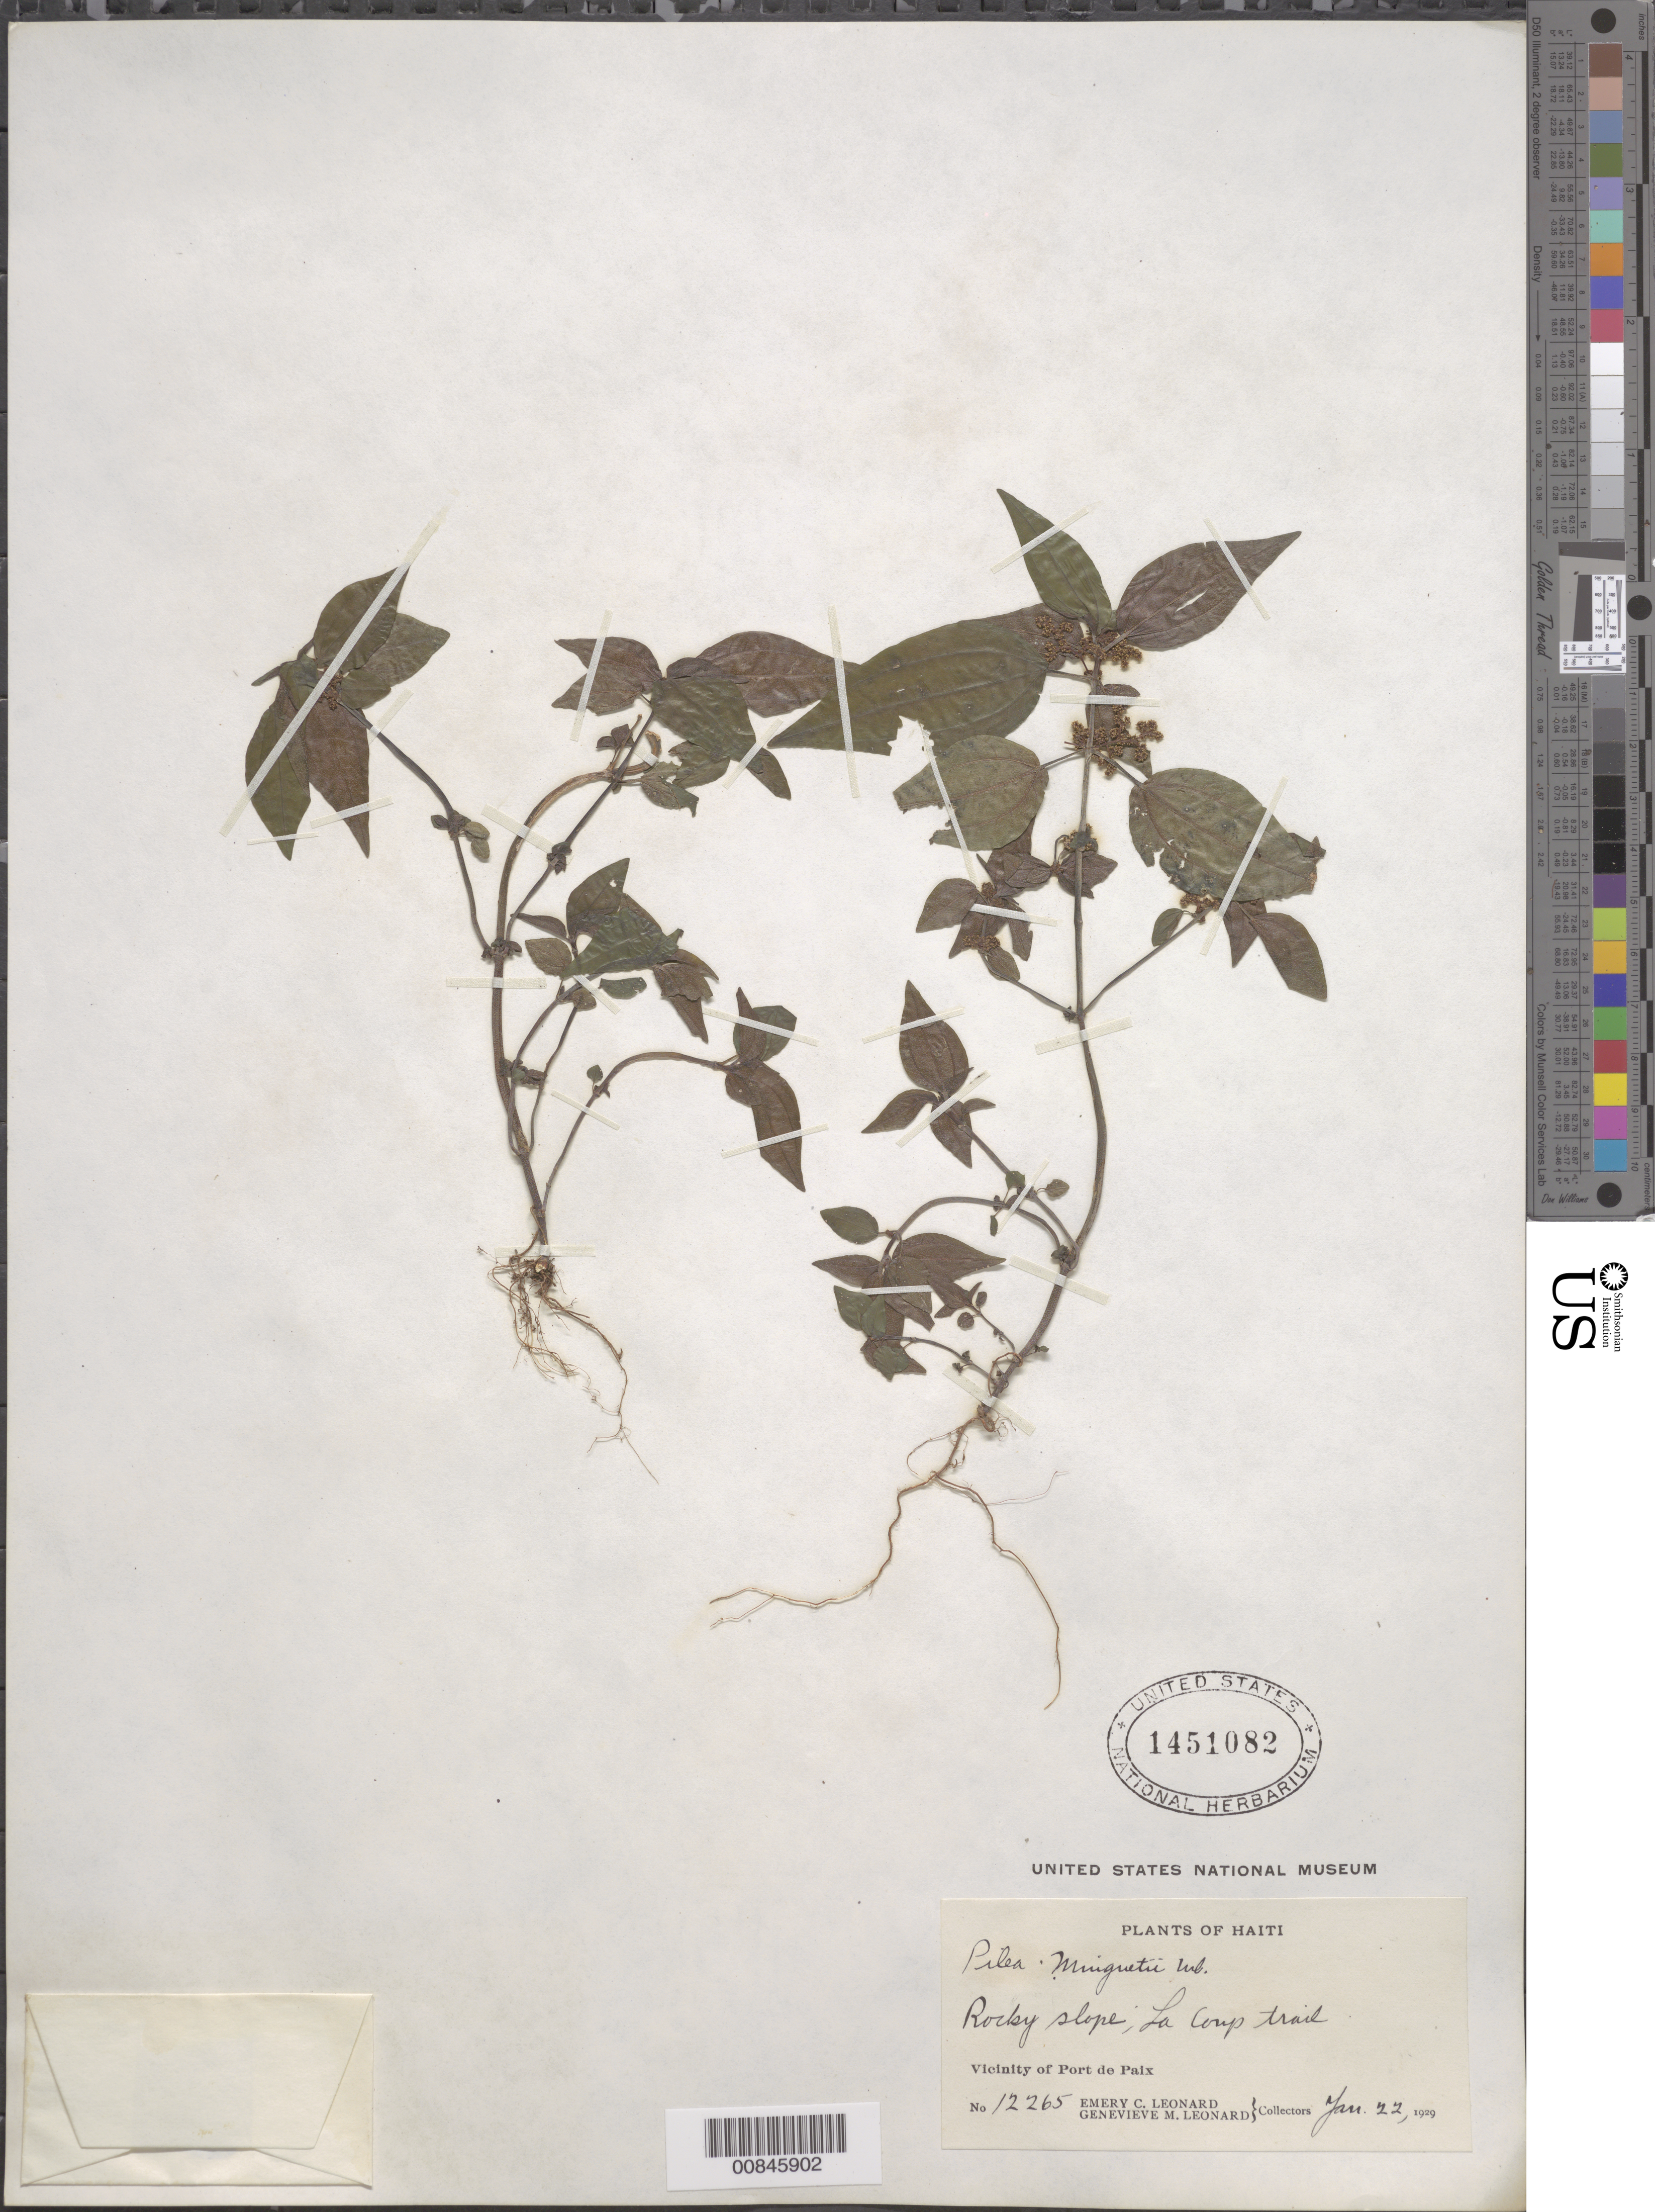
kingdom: Plantae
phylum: Tracheophyta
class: Magnoliopsida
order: Rosales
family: Urticaceae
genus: Pilea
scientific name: Pilea minguetii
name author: Urb.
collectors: E. C. Leonard & G. M. Leonard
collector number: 12265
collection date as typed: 22 Jan 1929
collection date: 1929-01-22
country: Haiti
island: Hispaniola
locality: Vicinity of Port-de-Paix. La Coup trail.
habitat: Rocky slope.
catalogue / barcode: US 1451082